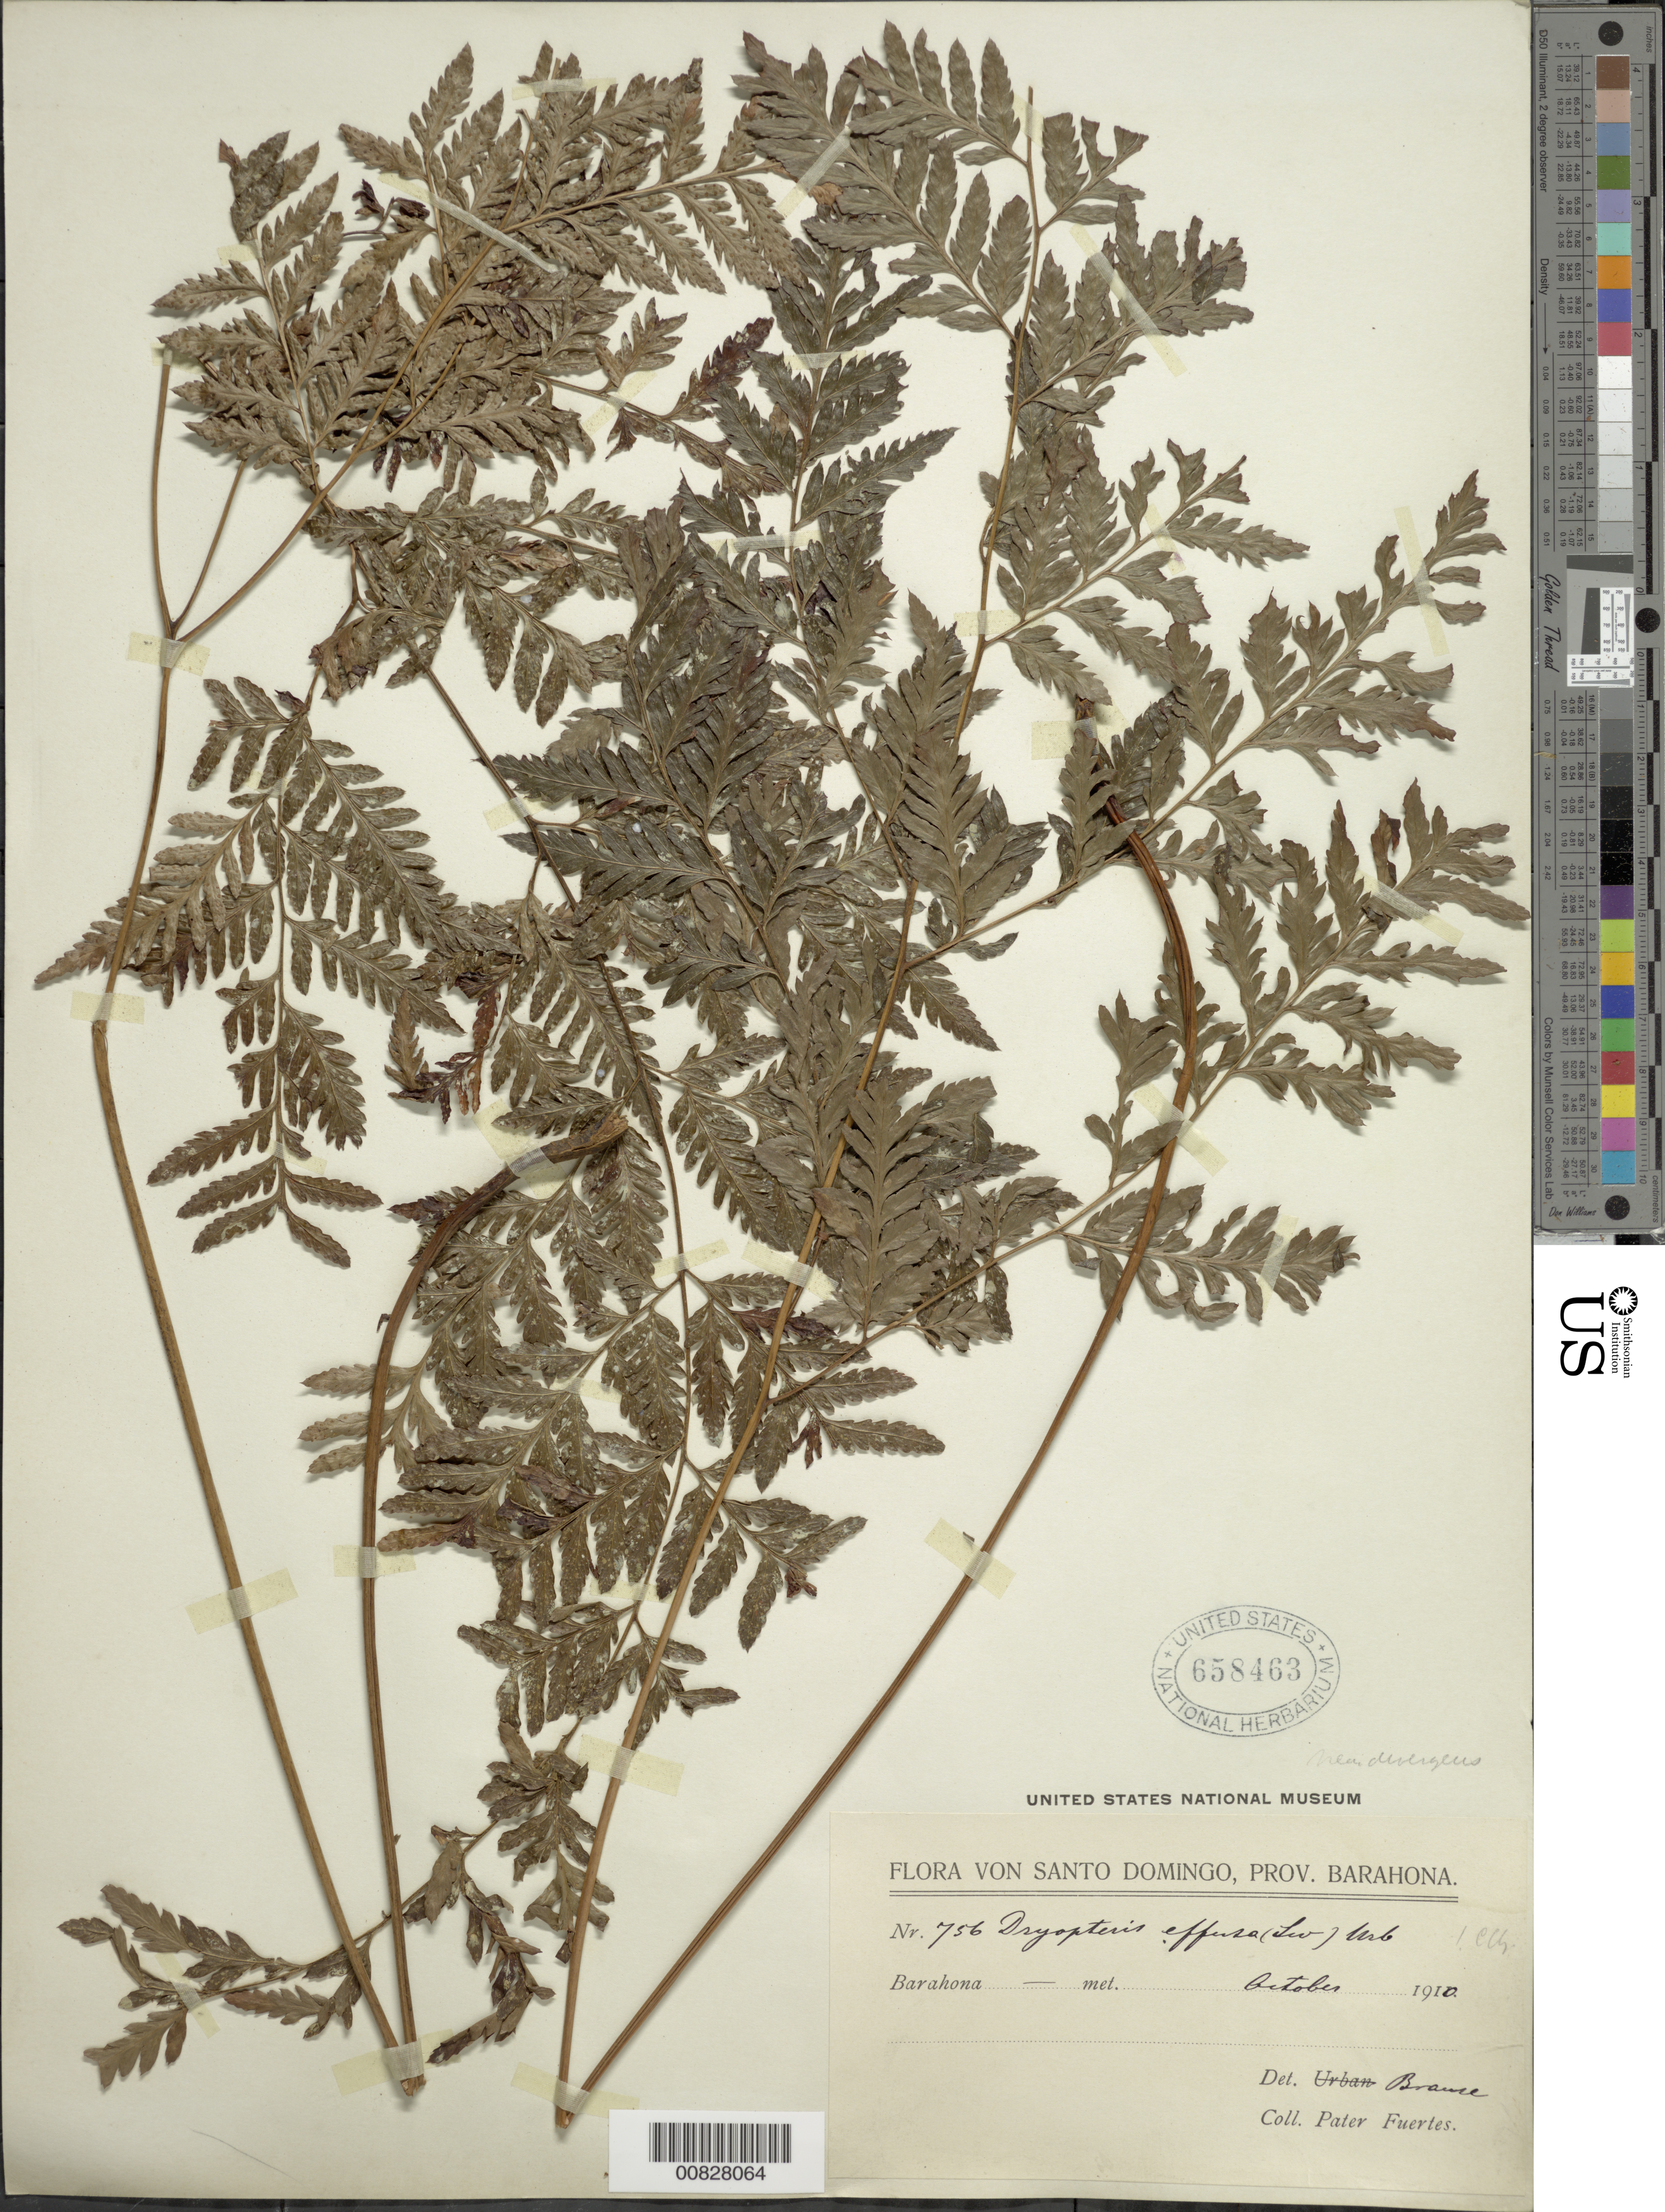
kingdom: Plantae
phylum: Tracheophyta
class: Polypodiopsida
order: Polypodiales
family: Dryopteridaceae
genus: Parapolystichum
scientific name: Parapolystichum effusum var. effusum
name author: (Sw.) Ching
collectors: M. D. Fuertes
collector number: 756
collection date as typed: Oct 1910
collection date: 1910-10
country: Dominican Republic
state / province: Barahona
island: Hispaniola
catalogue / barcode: US 658463